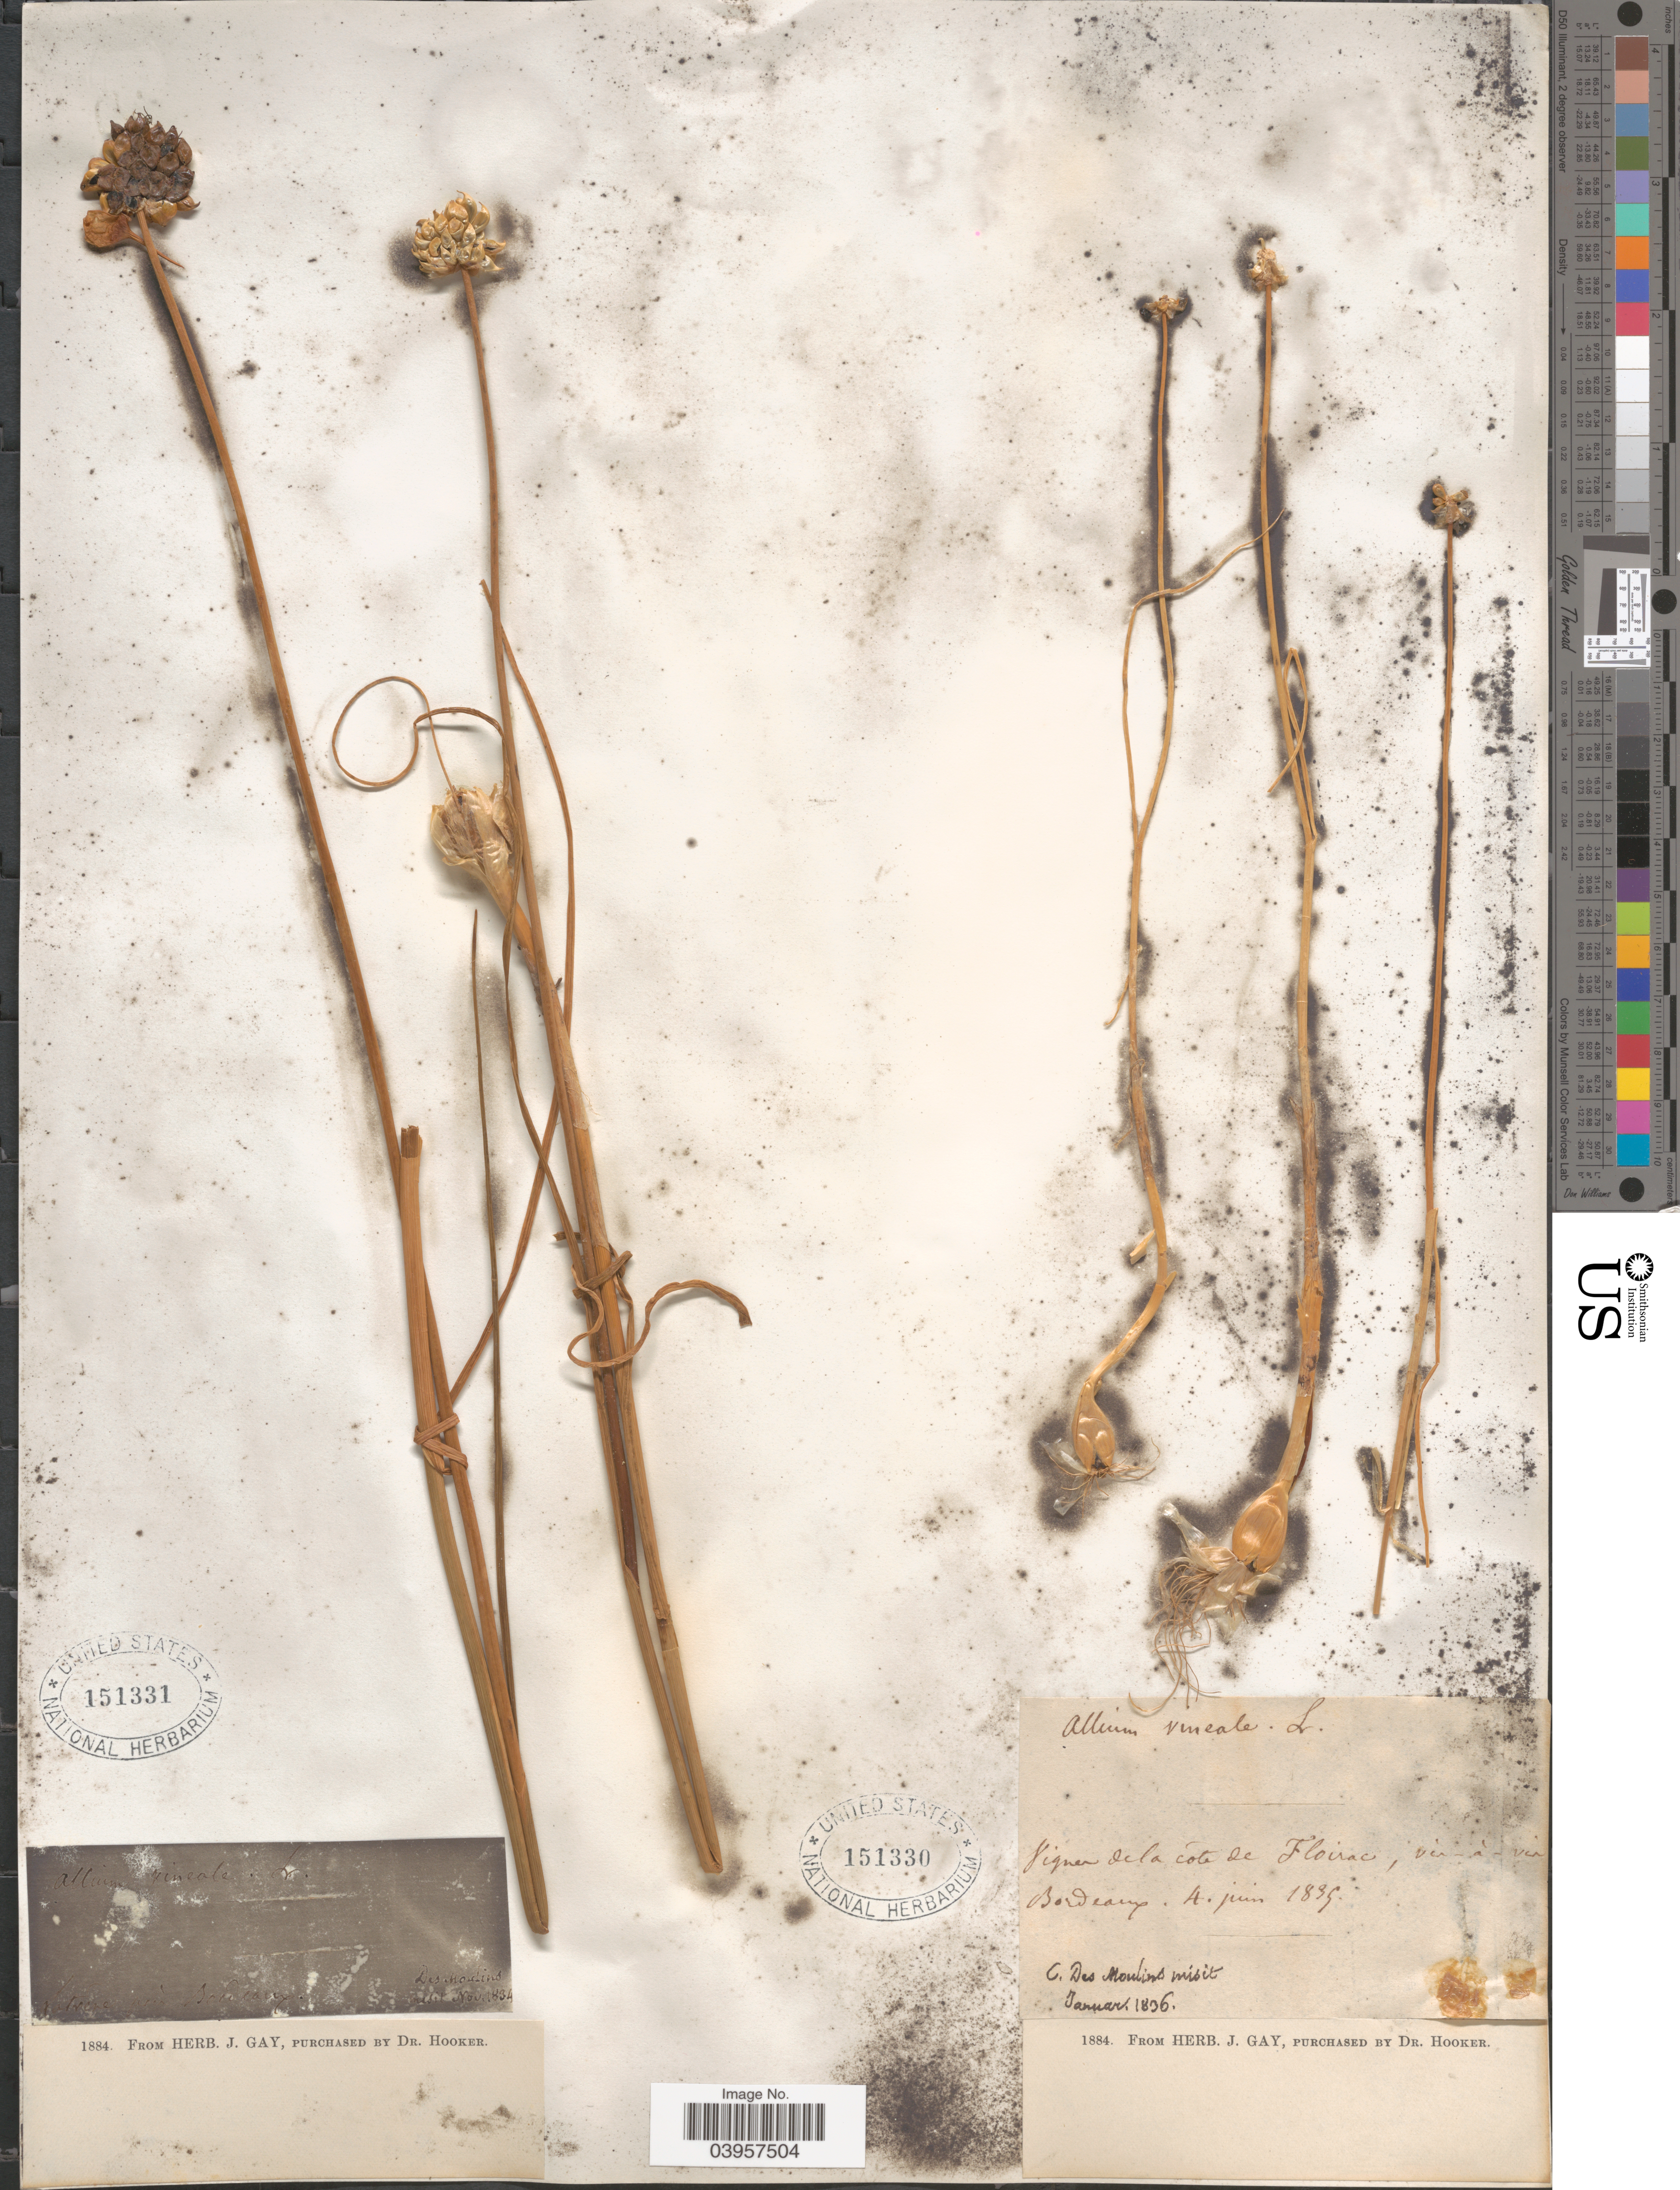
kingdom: Plantae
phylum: Tracheophyta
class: Liliopsida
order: Asparagales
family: Amaryllidaceae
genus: Allium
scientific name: Allium vineale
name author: L.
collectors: ex herb. J. Gay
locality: [illegible text].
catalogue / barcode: US 151331-2